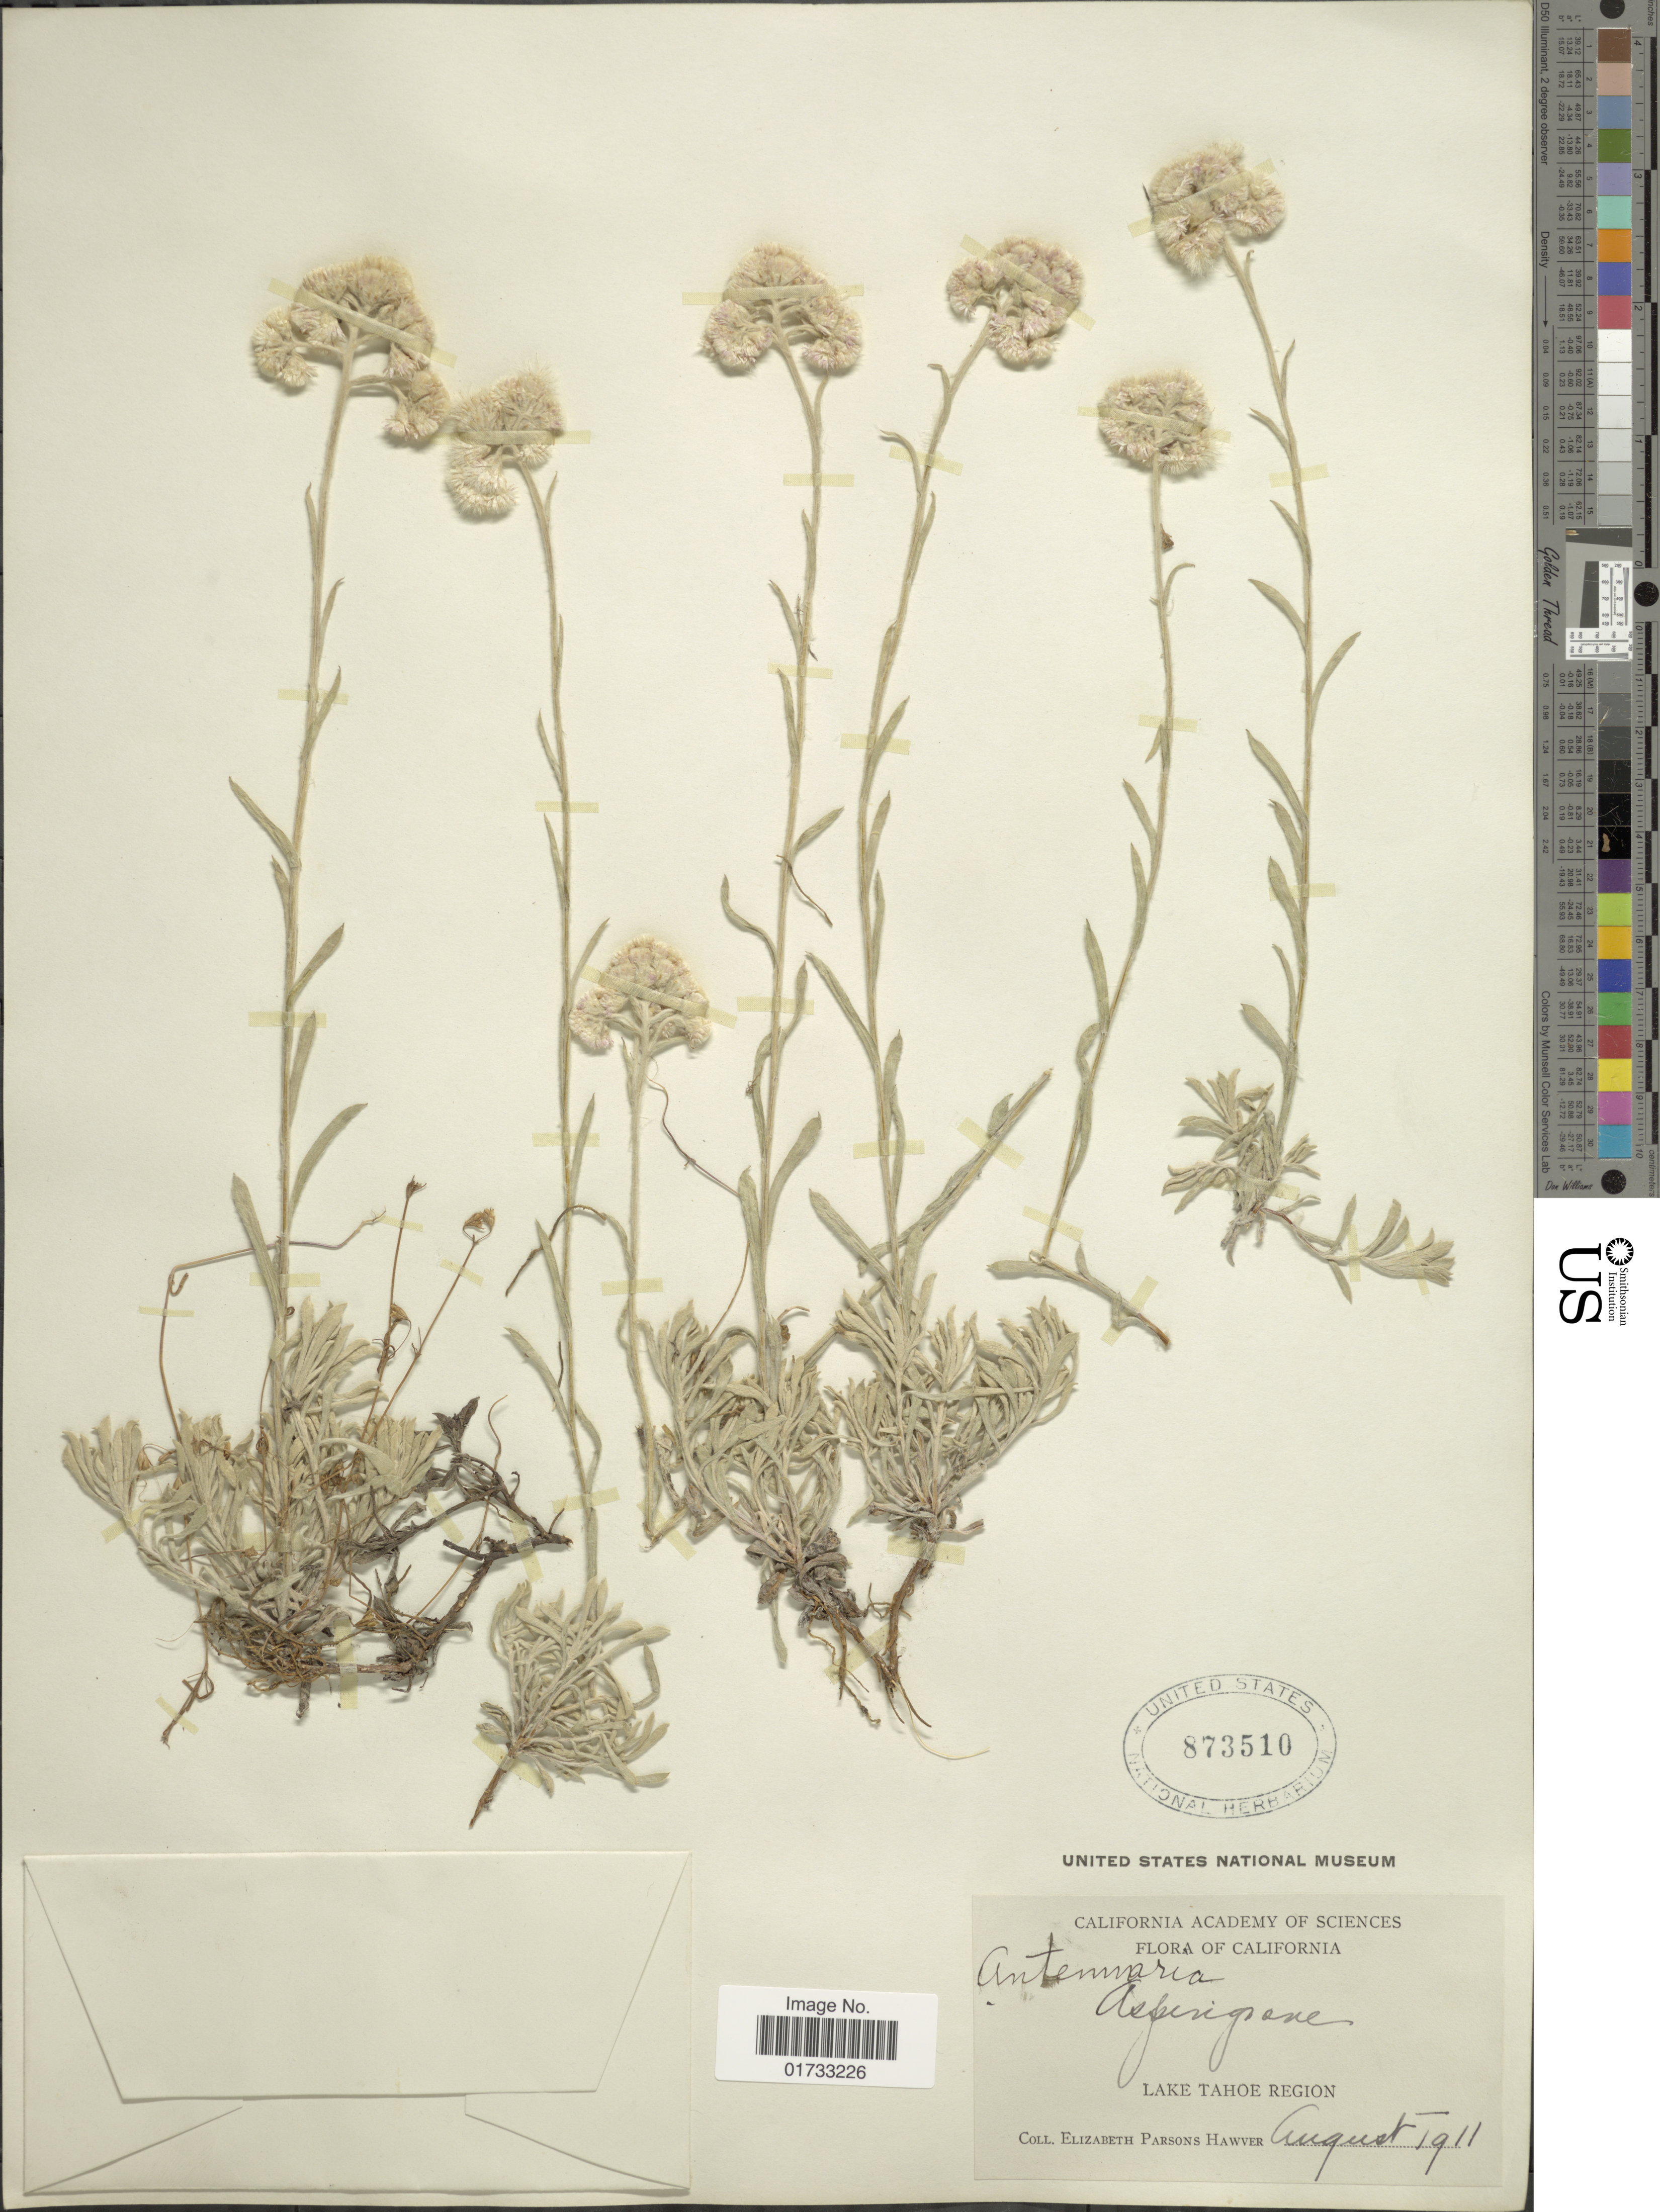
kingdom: Plantae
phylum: Tracheophyta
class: Magnoliopsida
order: Asterales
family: Asteraceae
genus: Antennaria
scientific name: Antennaria rosea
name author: Greene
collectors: E. Hawver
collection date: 1911-08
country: United States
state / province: California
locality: Lake Tahoe Region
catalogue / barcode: US 873510